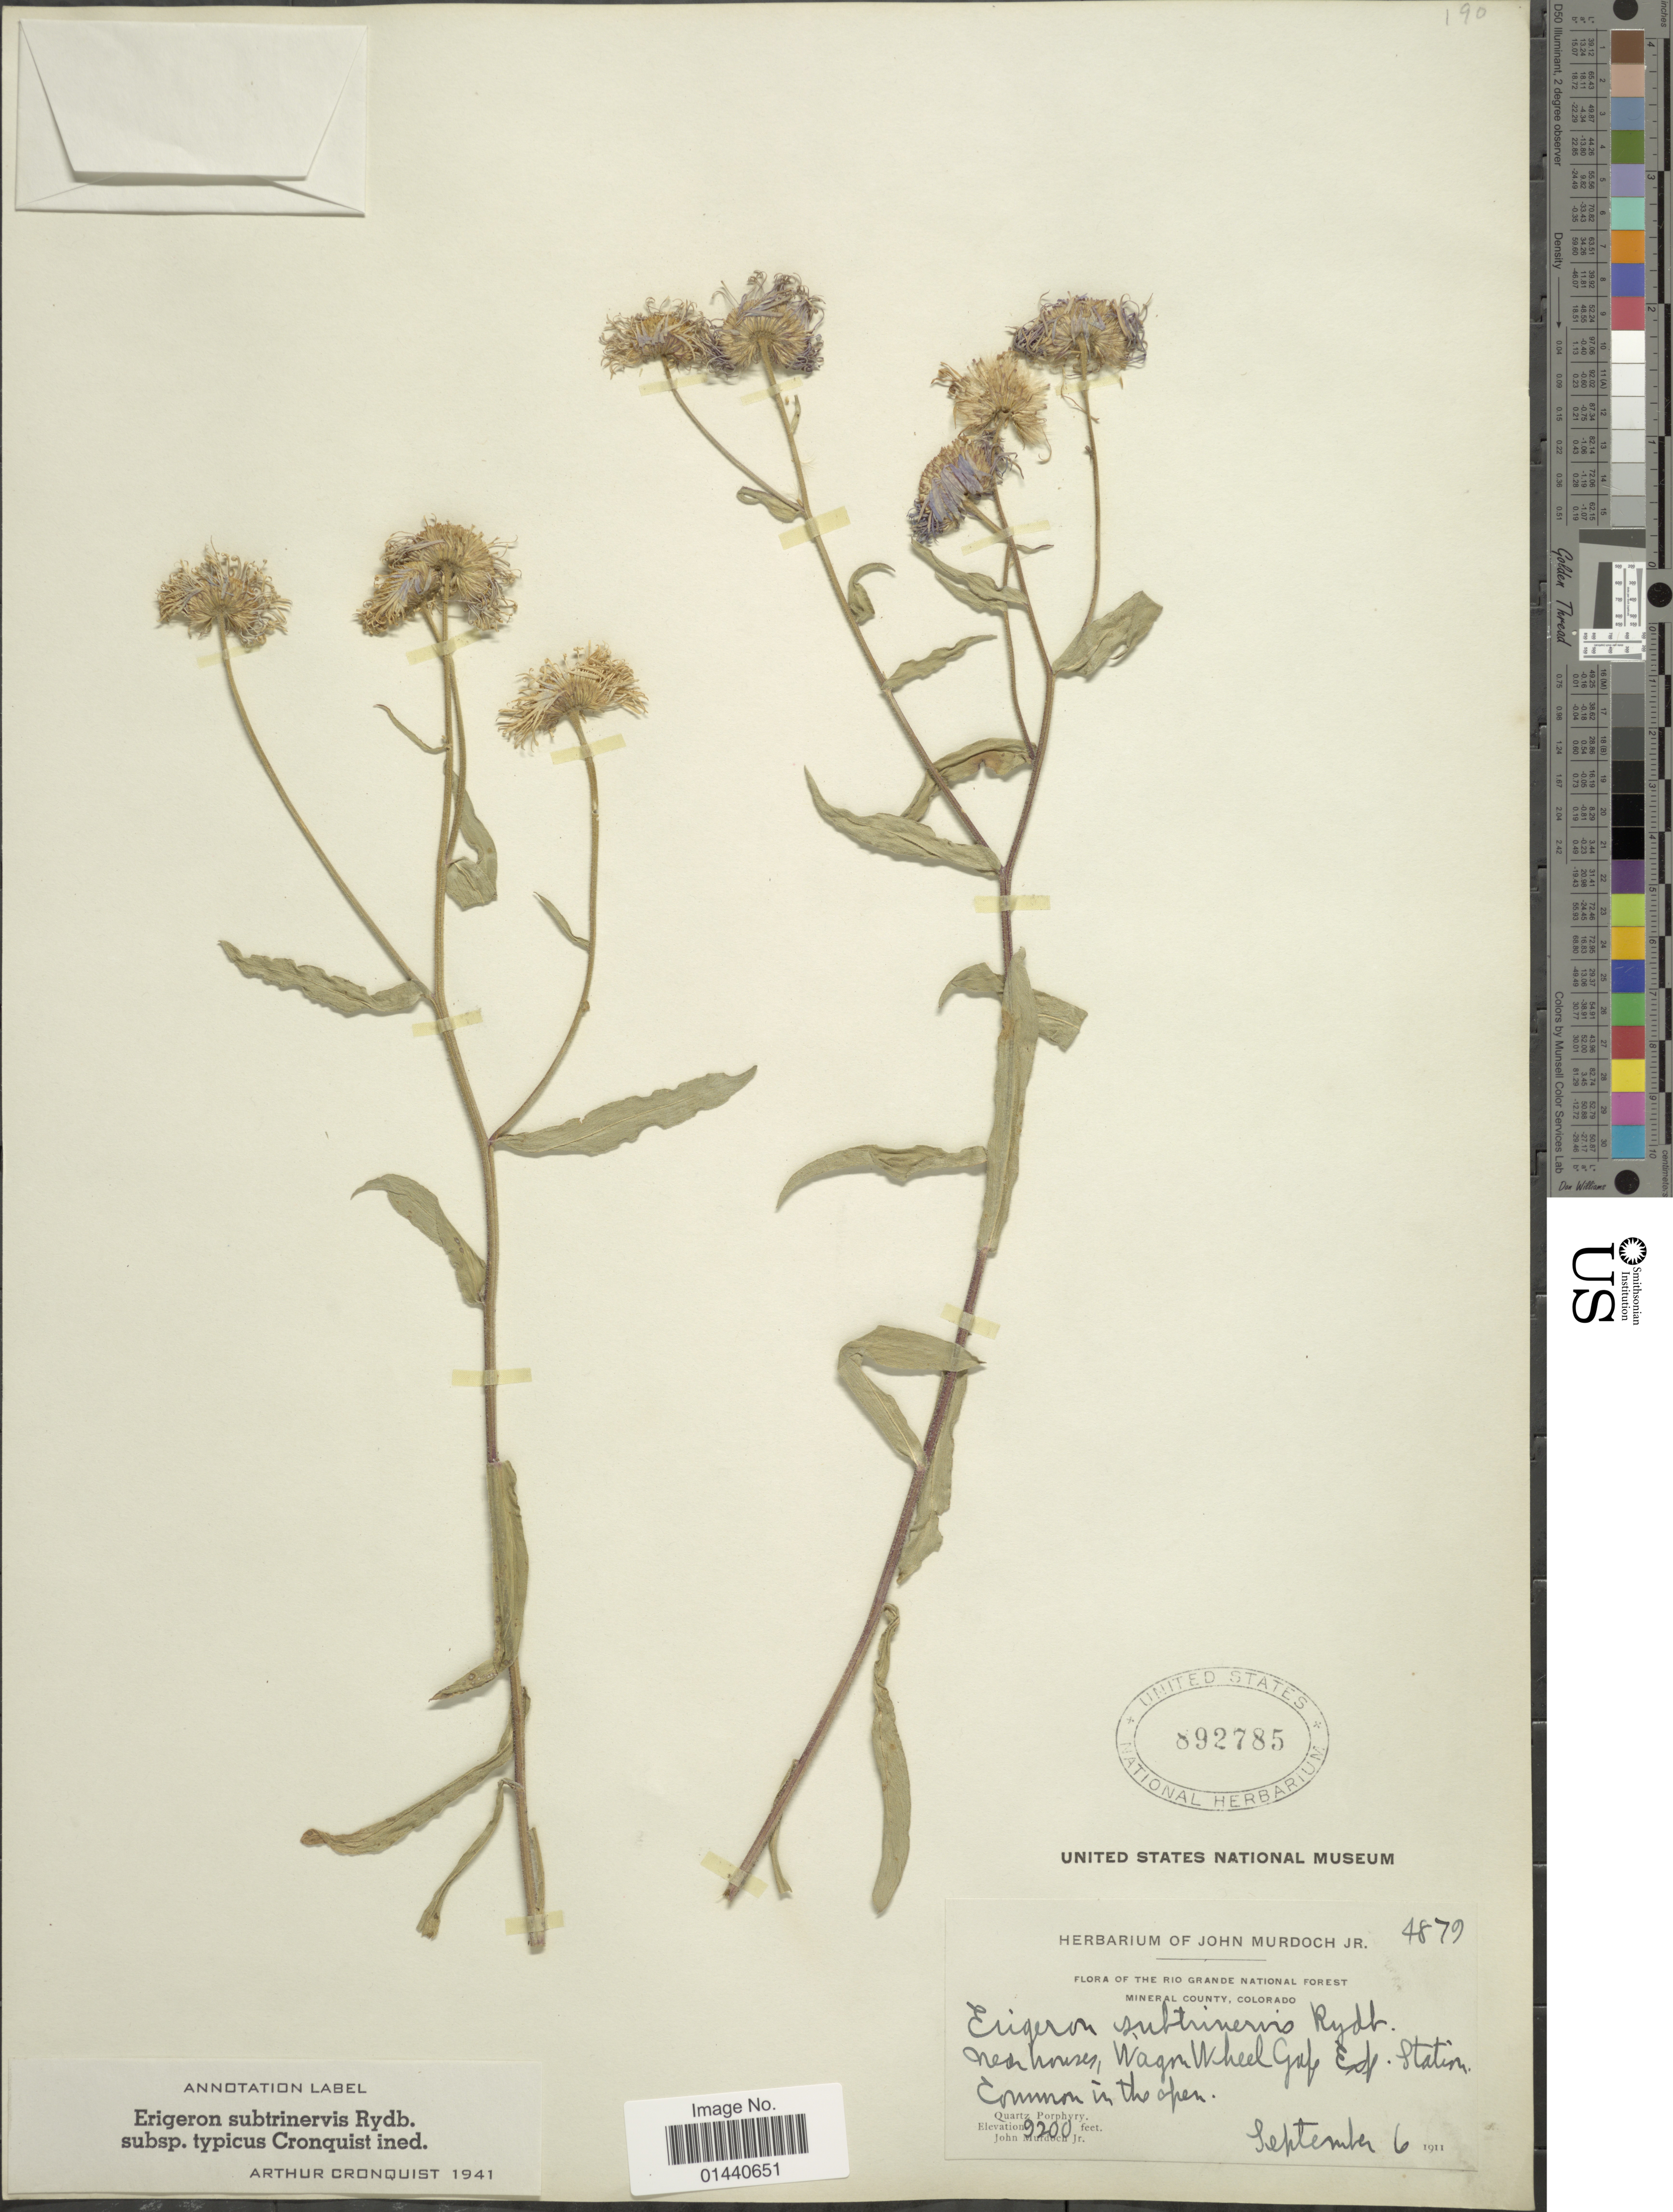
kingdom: Plantae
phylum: Tracheophyta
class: Magnoliopsida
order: Asterales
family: Asteraceae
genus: Erigeron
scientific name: Erigeron subtrinervis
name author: Rydb. ex Porter & Britton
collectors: J. Murdoch Jr.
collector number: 4879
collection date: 1911-09-06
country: United States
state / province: Colorado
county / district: Mineral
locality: The Rio Grande National Forest Mineral County. Near house, Wagon Wheel Gap Exp. Station.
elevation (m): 2804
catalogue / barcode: US 892785